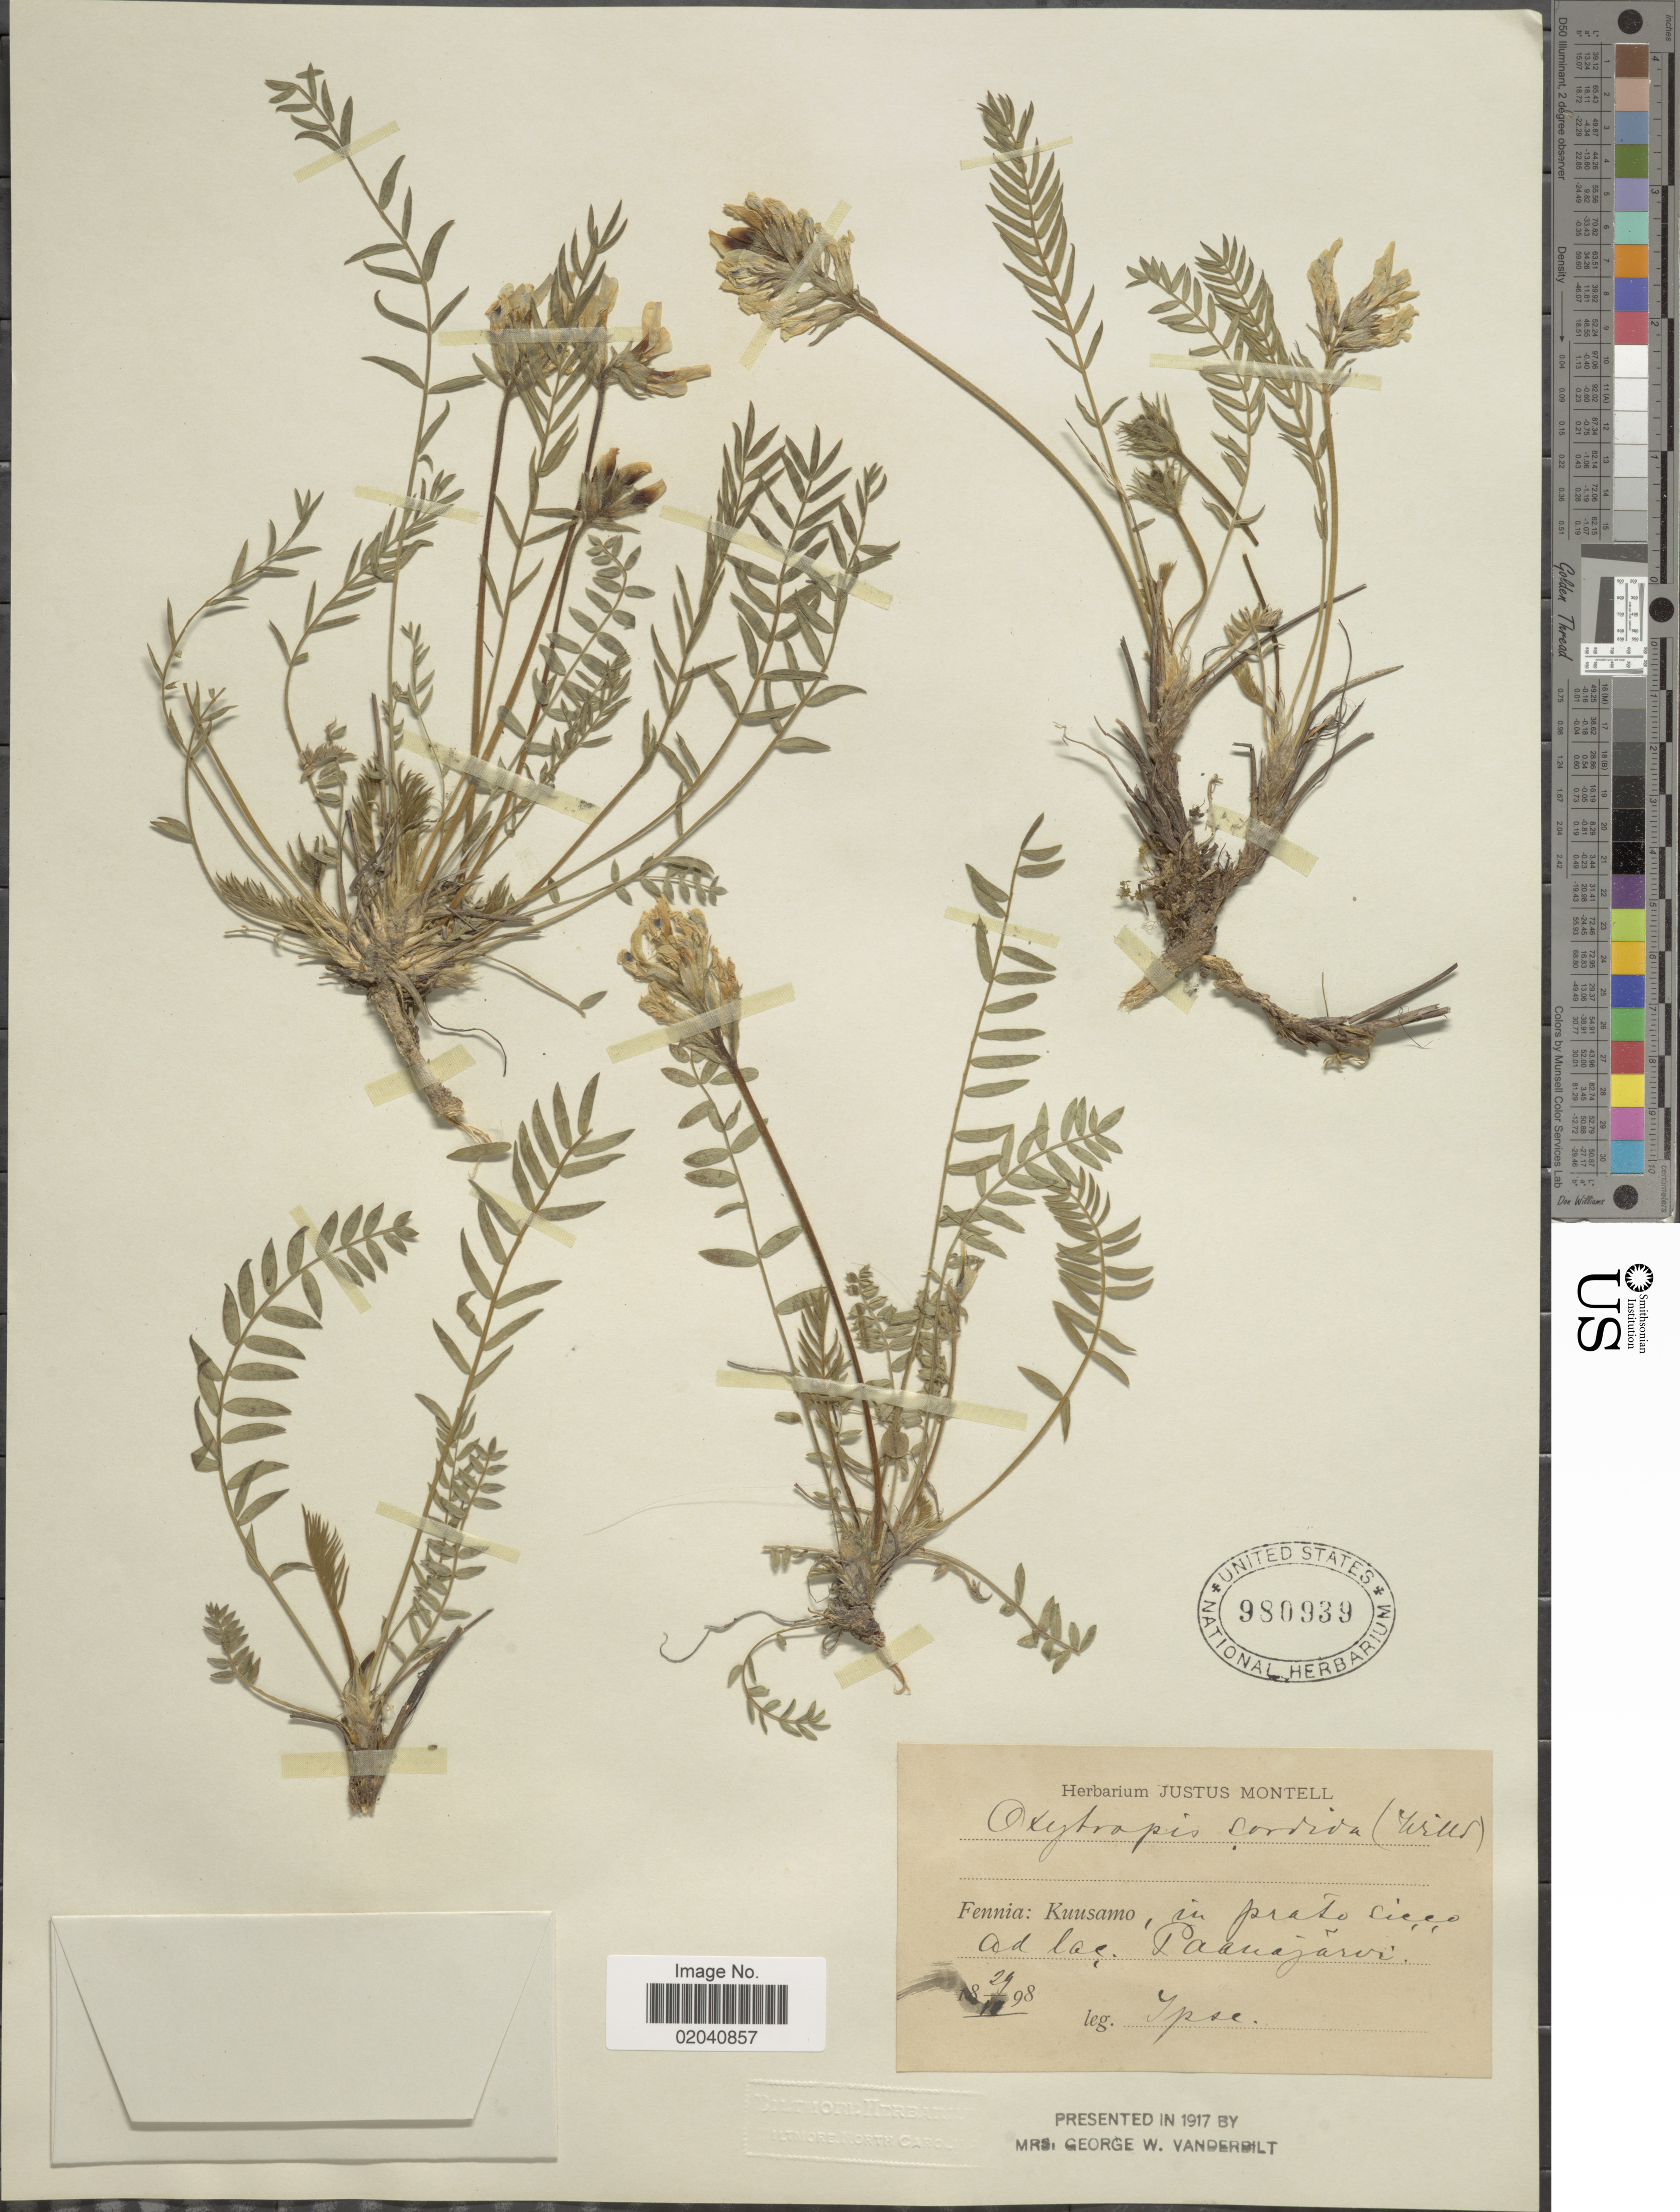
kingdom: Plantae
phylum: Tracheophyta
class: Magnoliopsida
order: Fabales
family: Fabaceae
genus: Oxytropis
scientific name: Oxytropis sordida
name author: (Willd.) Pers.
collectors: J. Montell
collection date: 1898-06-29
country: Finland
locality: Kuusamo, in prato sicco ad lac Paanajãrvi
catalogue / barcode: US 980939